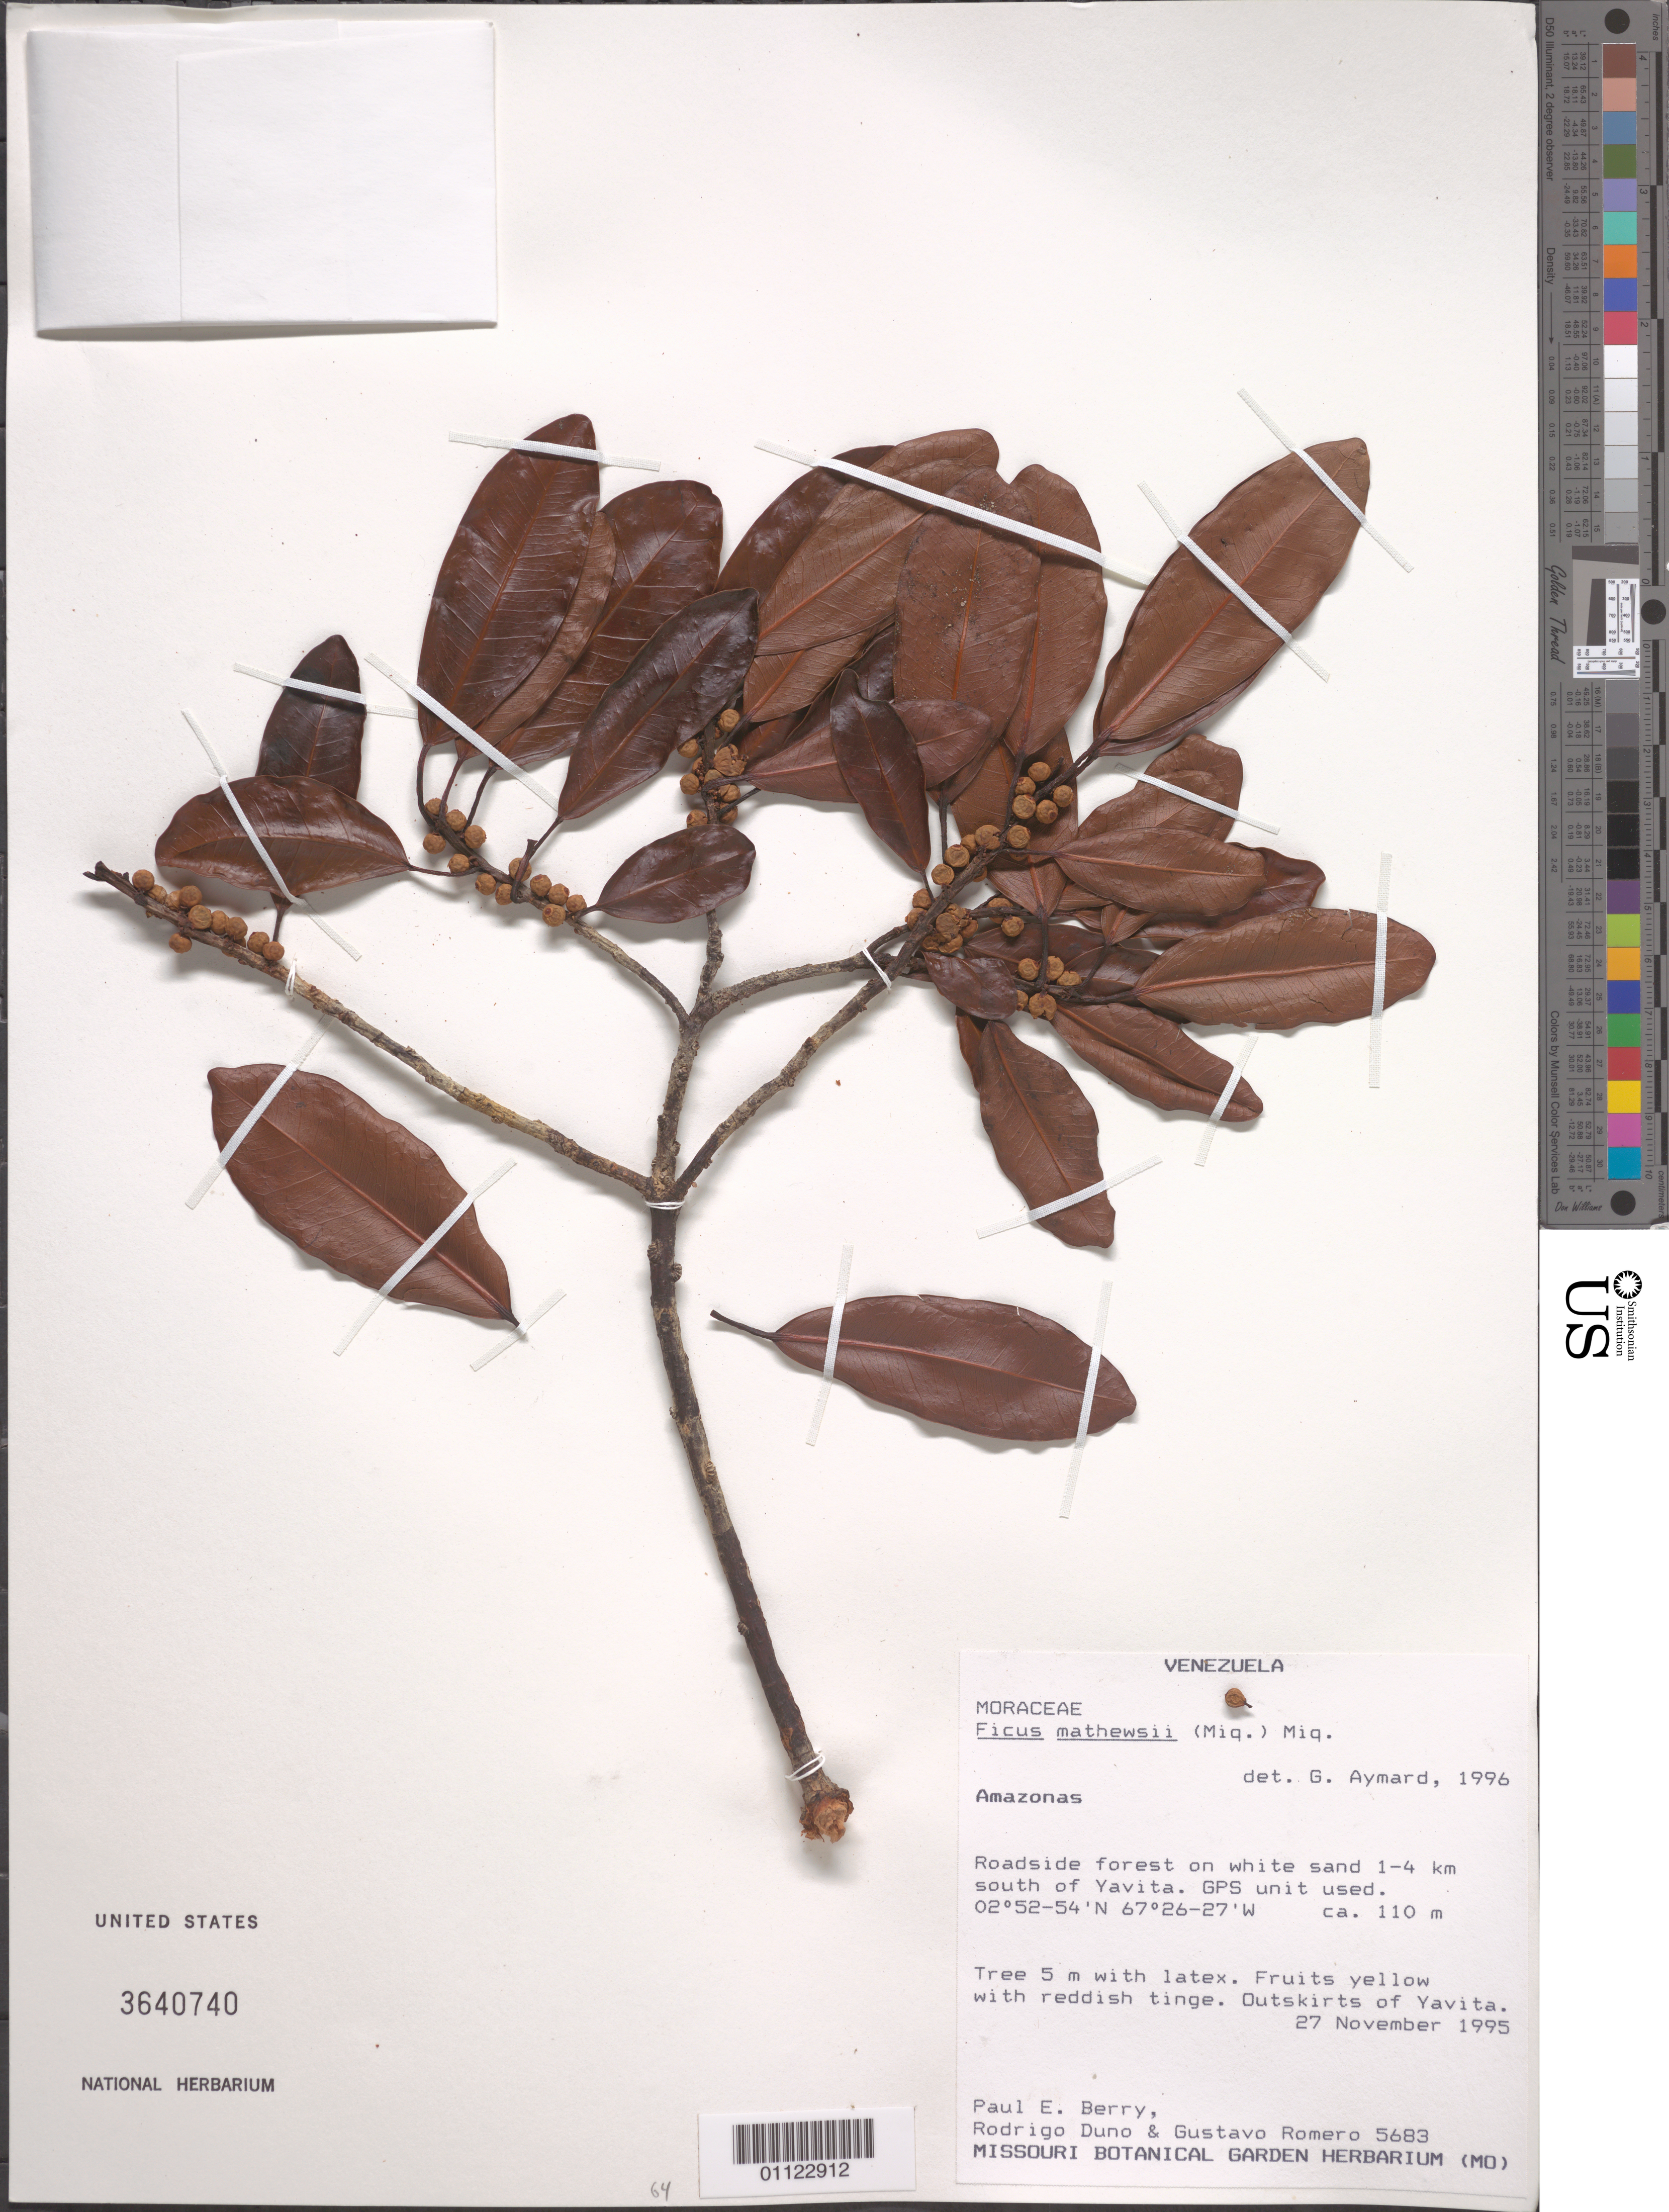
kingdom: Plantae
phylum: Tracheophyta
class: Magnoliopsida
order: Rosales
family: Moraceae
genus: Ficus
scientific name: Ficus mathewsii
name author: (Miq.) Miq.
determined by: Aymard C., G. A., (PORT), Univ. Nac. Exp. de los Llanos Ezequiel Zamora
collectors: P. E. Berry, R. Duno de Stefano & G. A. Romero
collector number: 5683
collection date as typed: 27-Nov-95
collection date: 1995-11-27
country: Venezuela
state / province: Amazonas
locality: Yavita, outskirts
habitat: Roadside forest on white sand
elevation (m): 110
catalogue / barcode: US 3640740